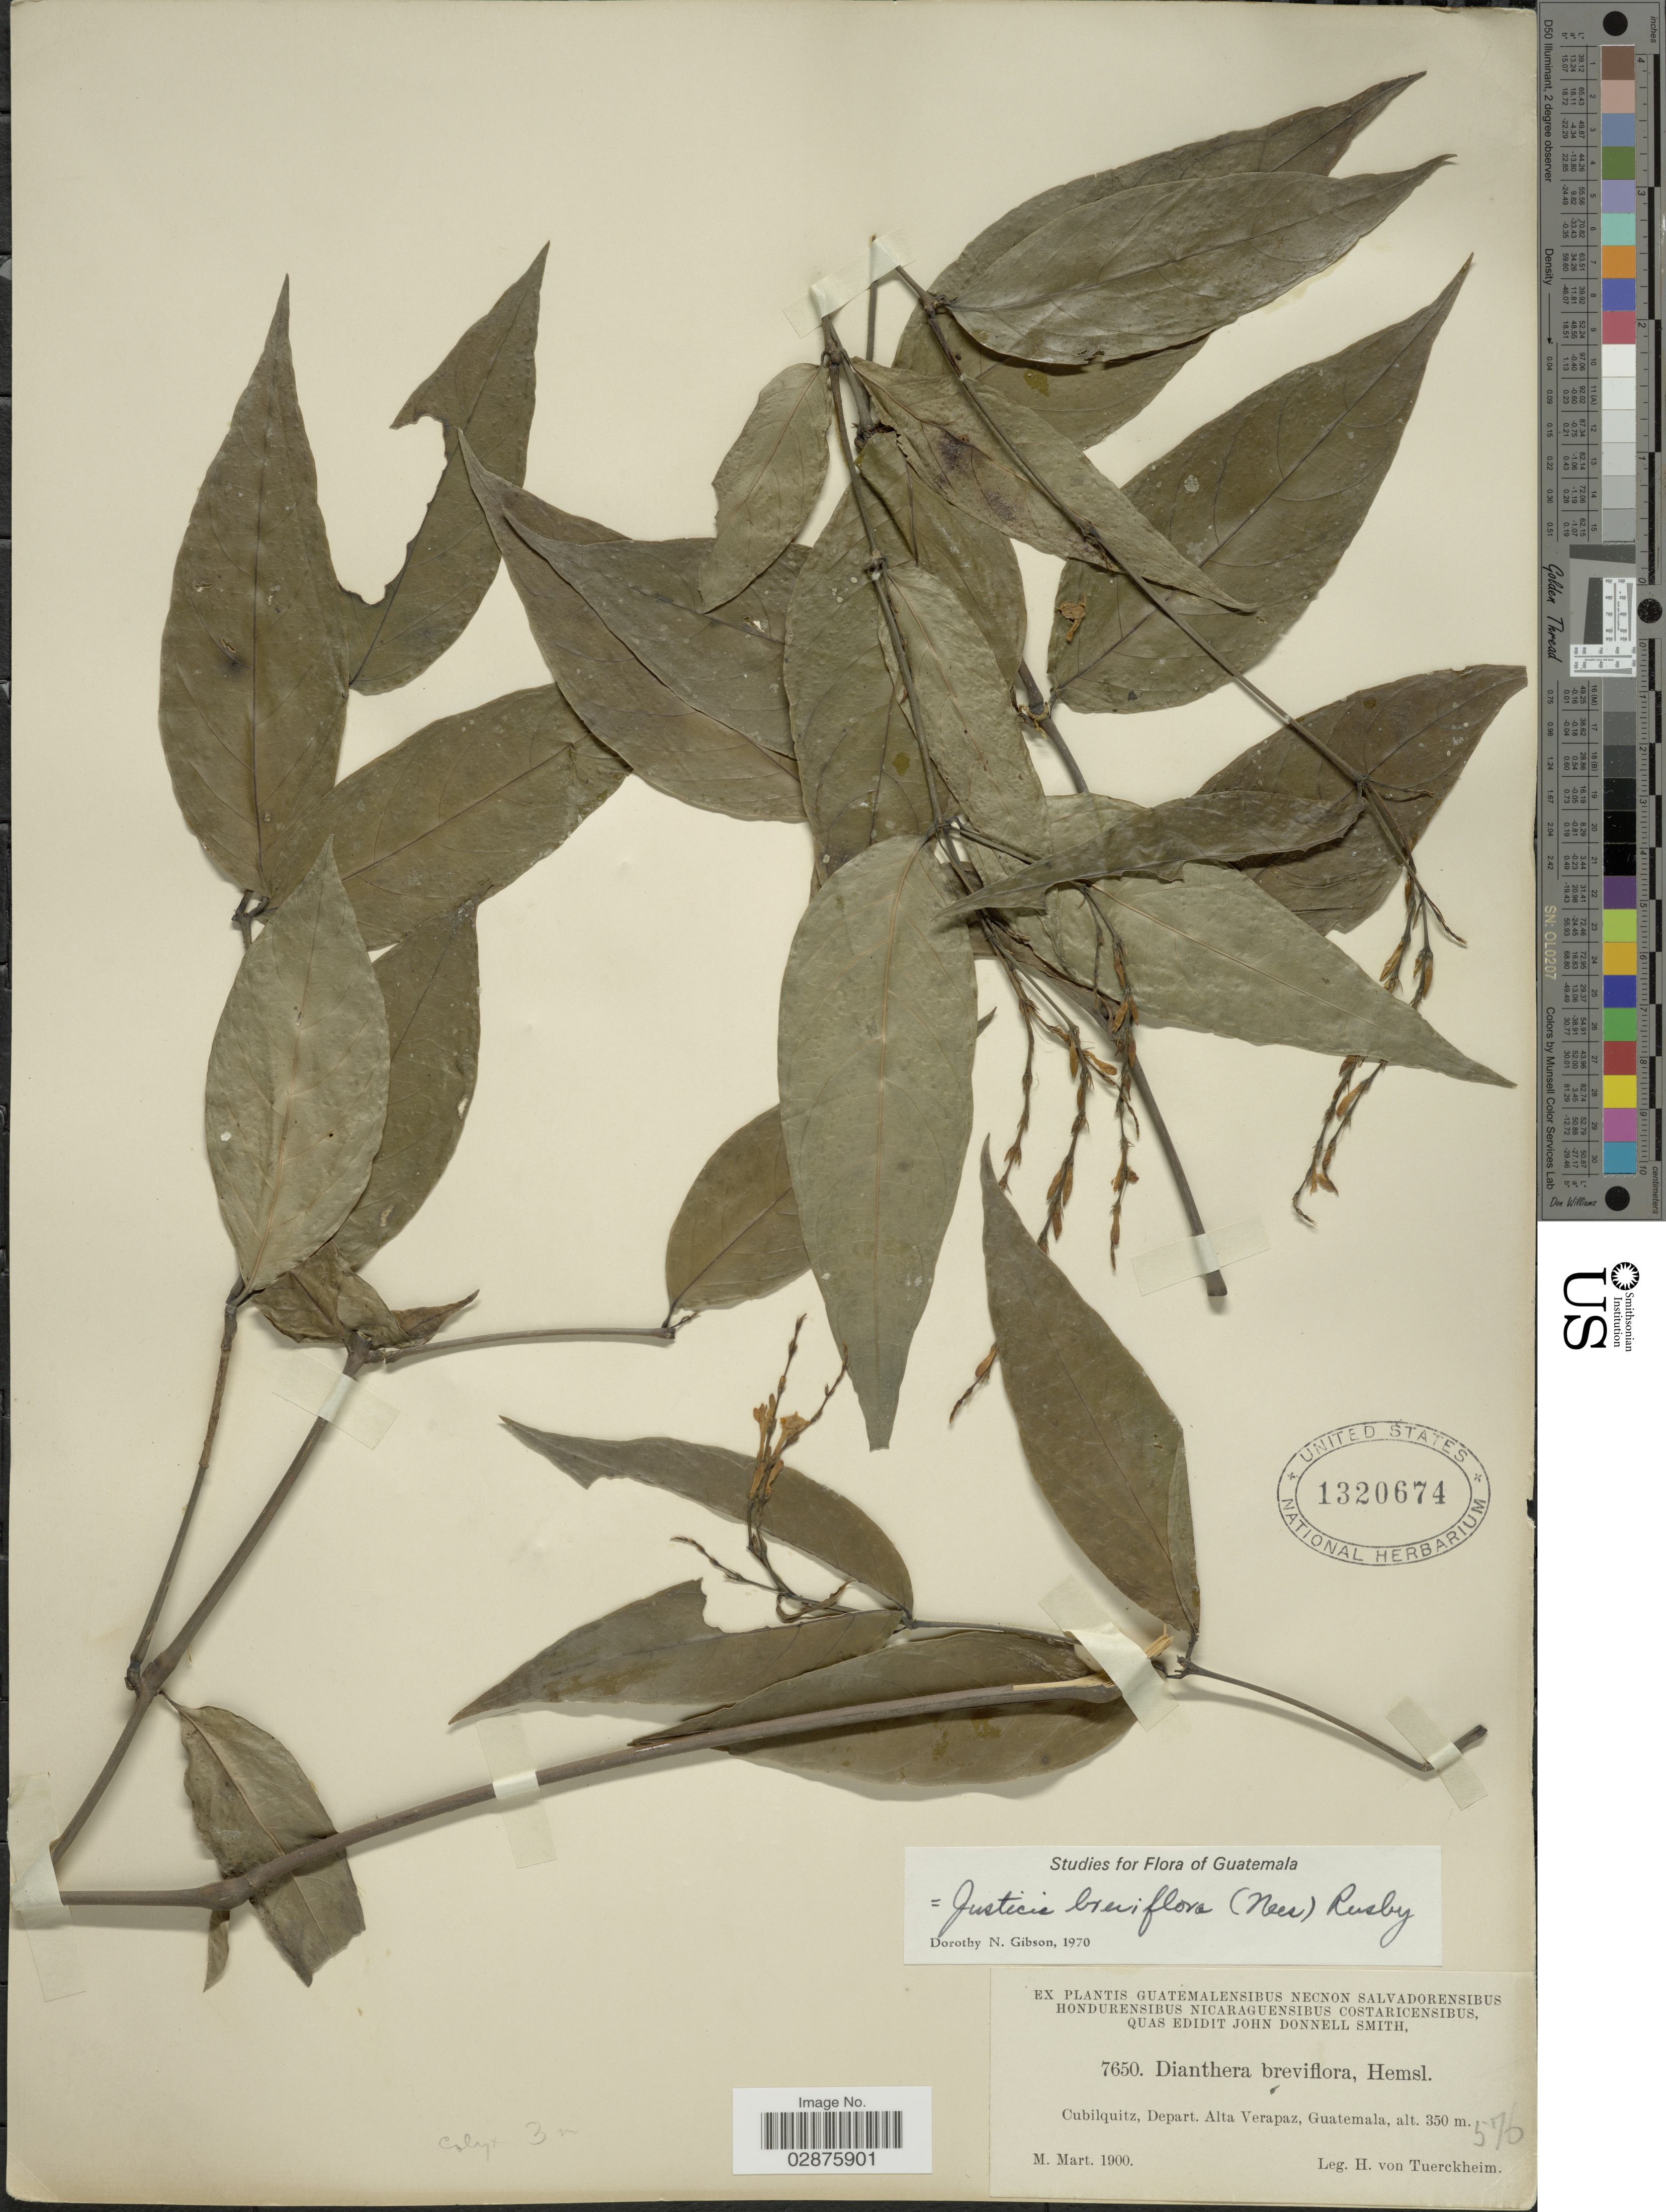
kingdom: Plantae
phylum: Tracheophyta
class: Magnoliopsida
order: Lamiales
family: Acanthaceae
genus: Justicia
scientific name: Justicia breviflora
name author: (Nees) Rusby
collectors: H. von Türckheim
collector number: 7650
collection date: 1900-03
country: Guatemala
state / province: Alta Verapaz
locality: Cubilquitz, Depart. Alta Verapaz.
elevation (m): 350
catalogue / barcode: US 1320674